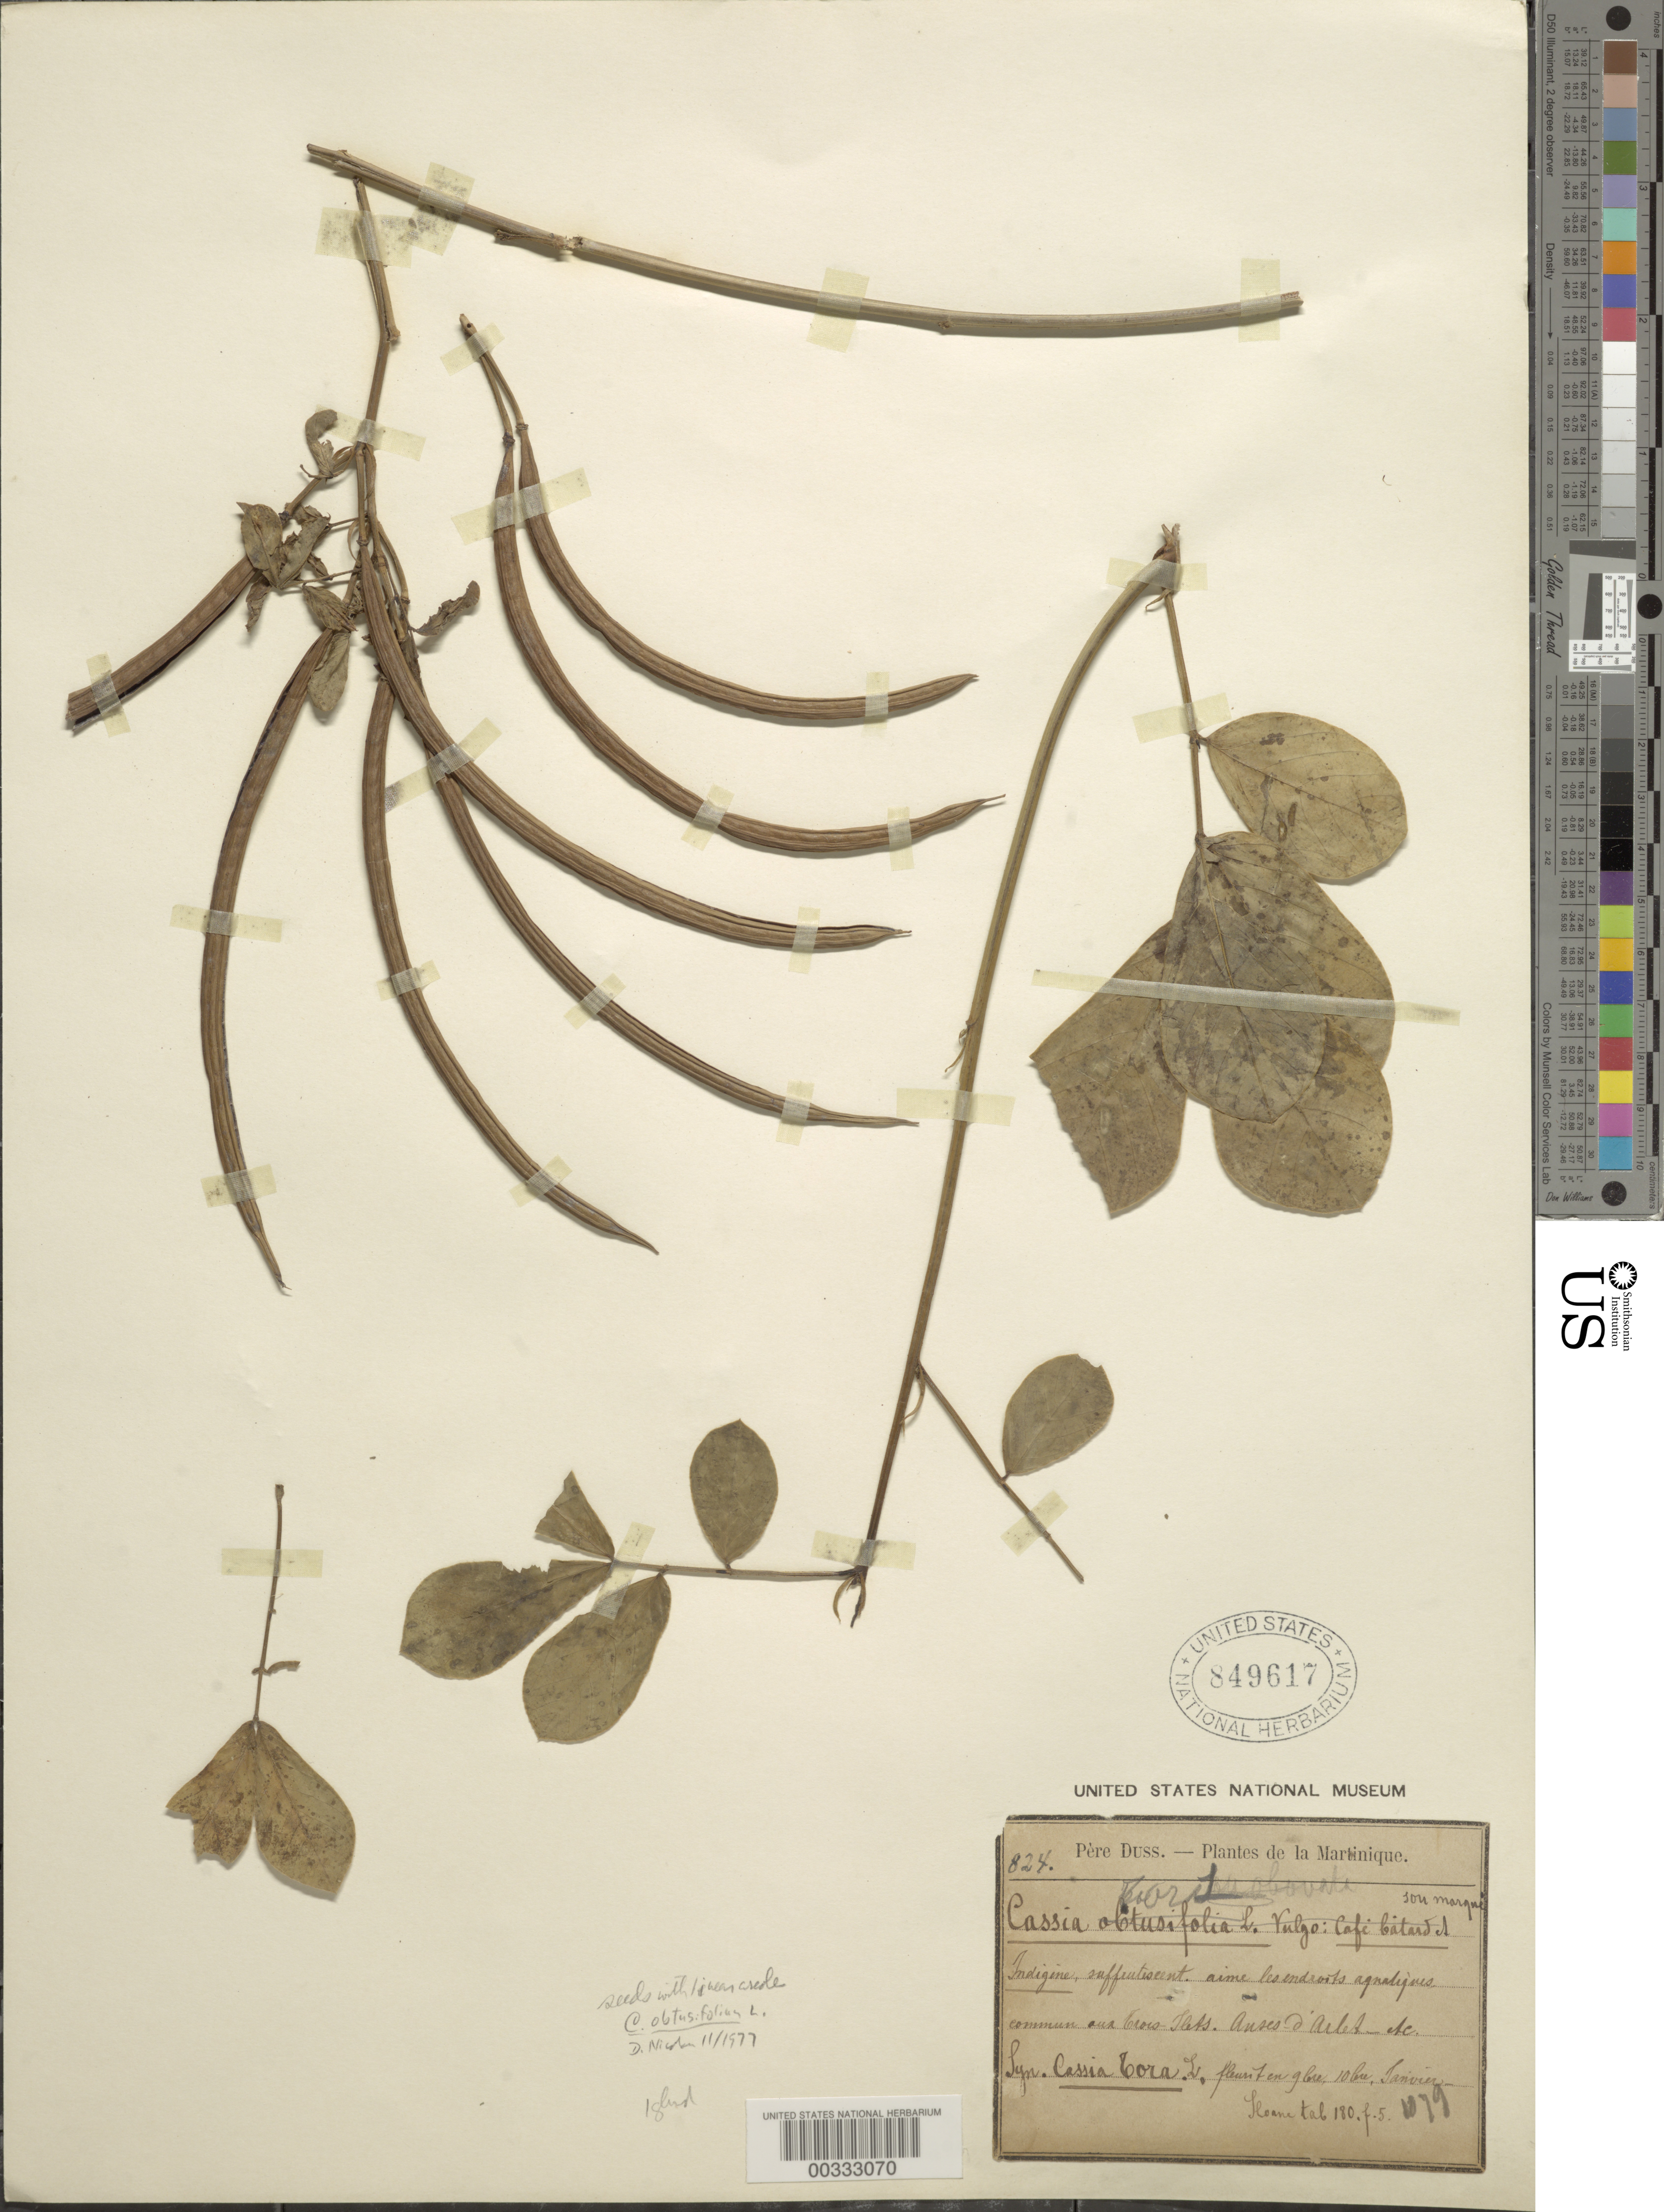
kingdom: Plantae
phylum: Tracheophyta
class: Magnoliopsida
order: Fabales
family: Fabaceae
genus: Senna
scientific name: Senna obtusifolia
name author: (L.) H.S. Irwin & Barneby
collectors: Père Duss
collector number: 824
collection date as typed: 1879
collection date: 1879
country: Martinique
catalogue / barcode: US 849617